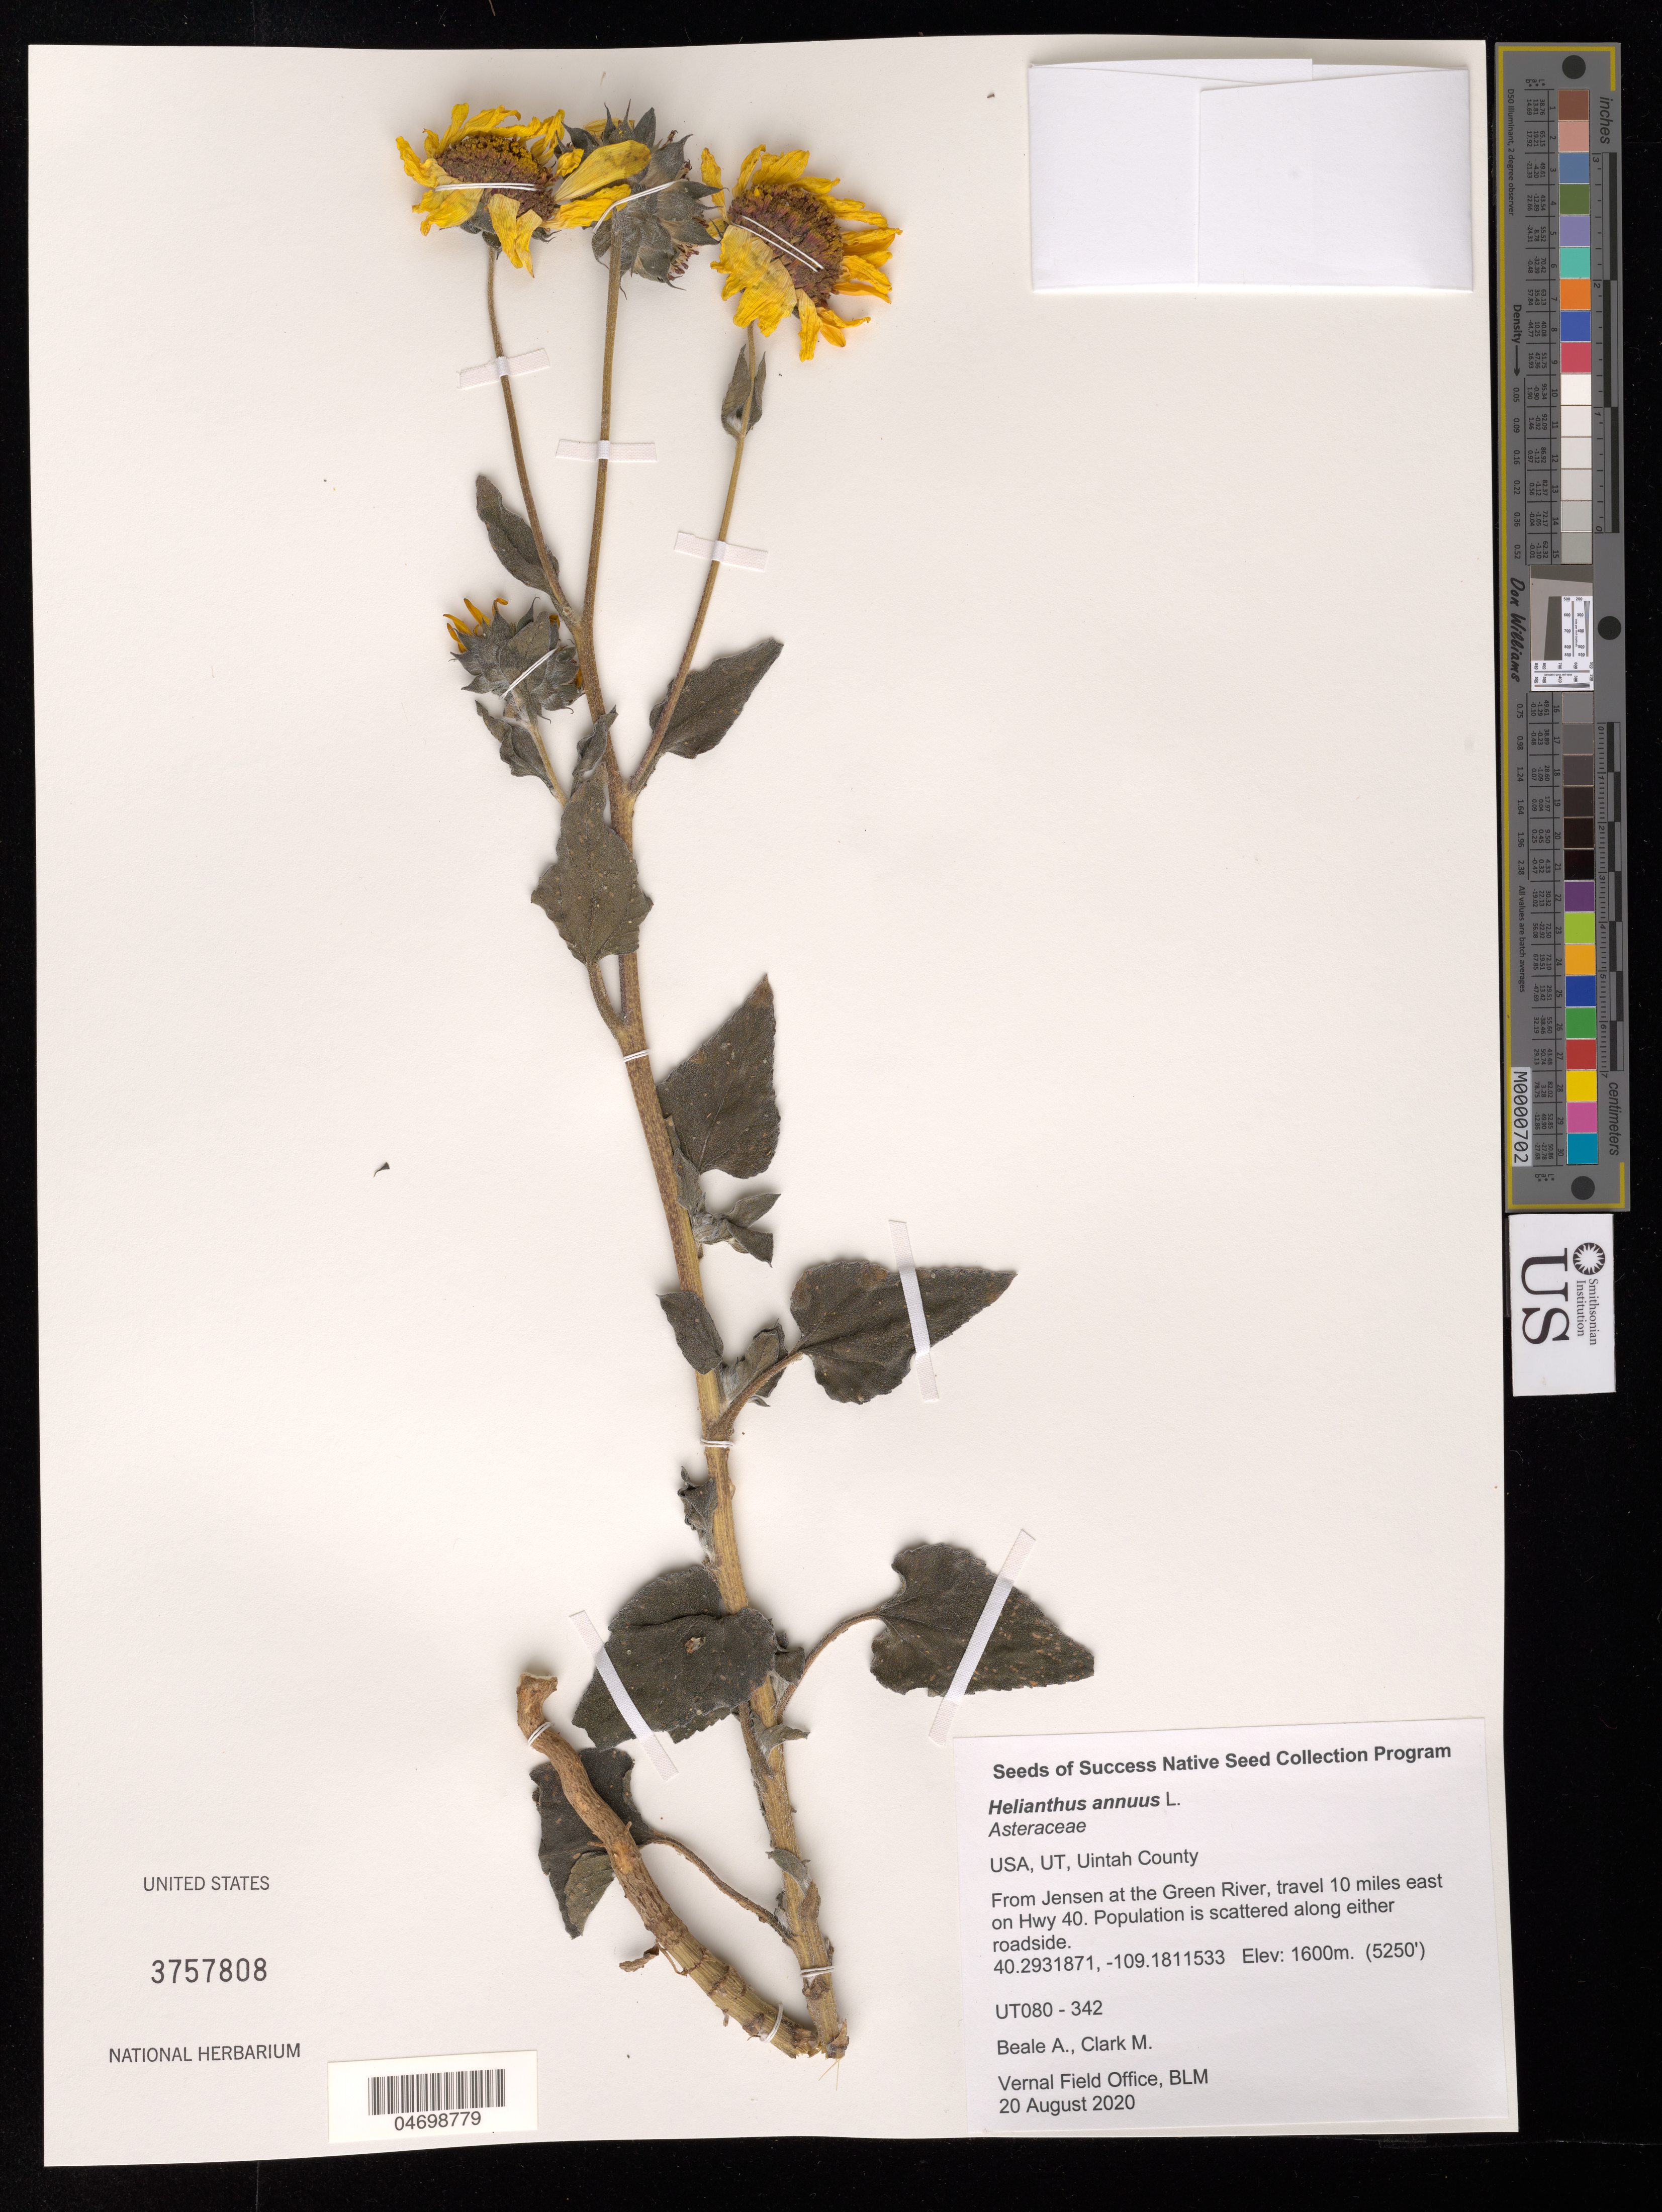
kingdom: Plantae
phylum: Tracheophyta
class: Magnoliopsida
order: Asterales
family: Asteraceae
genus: Helianthus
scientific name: Helianthus annuus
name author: L.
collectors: A. Beale & M. Clark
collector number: UT080-342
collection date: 2020-08-20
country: United States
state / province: Utah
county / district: Uintah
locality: From Jensen at the Green River, travel 10 mi. E on Hwy 40.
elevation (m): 1600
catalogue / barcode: US 3757808